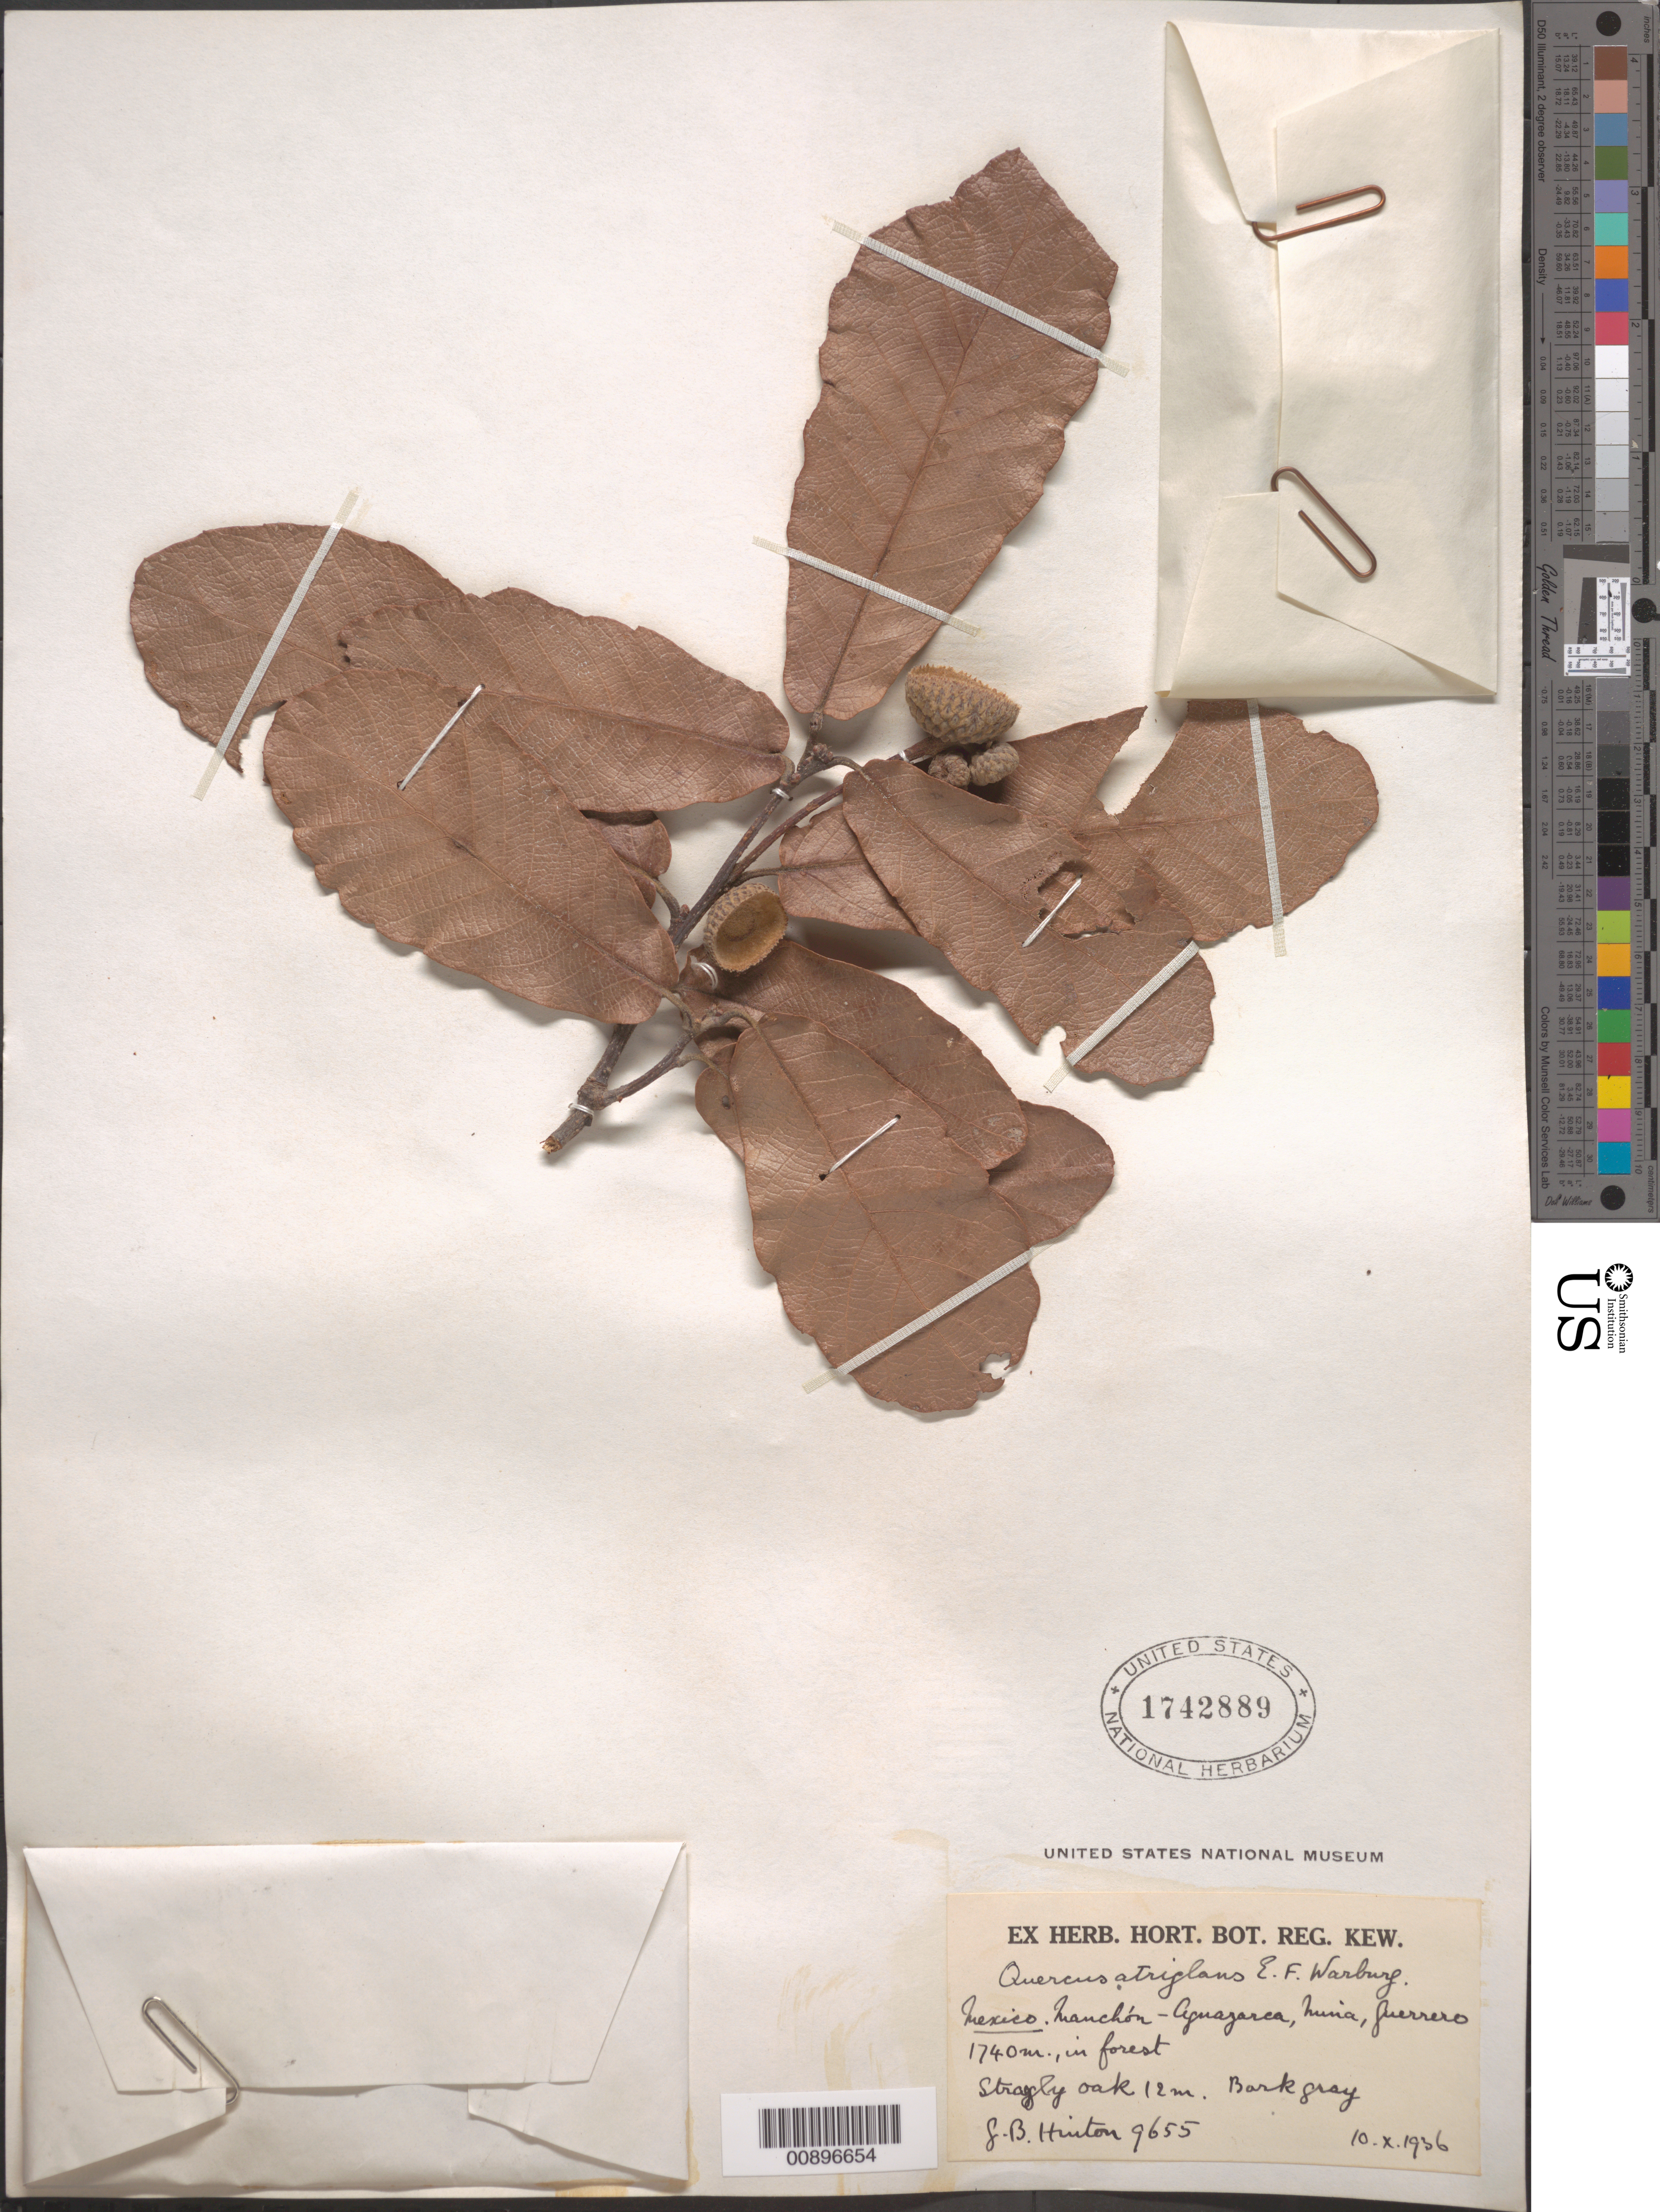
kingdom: Plantae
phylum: Tracheophyta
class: Magnoliopsida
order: Fagales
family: Fagaceae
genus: Quercus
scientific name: Quercus atriglans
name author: E.F. Warb.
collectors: G. B. Hinton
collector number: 9655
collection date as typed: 10 Oct 1936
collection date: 1936-10-10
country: Mexico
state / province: Guerrero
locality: Manchón- Aguazarca, Mina, Guerrero.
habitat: In forest.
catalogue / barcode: US 1742889